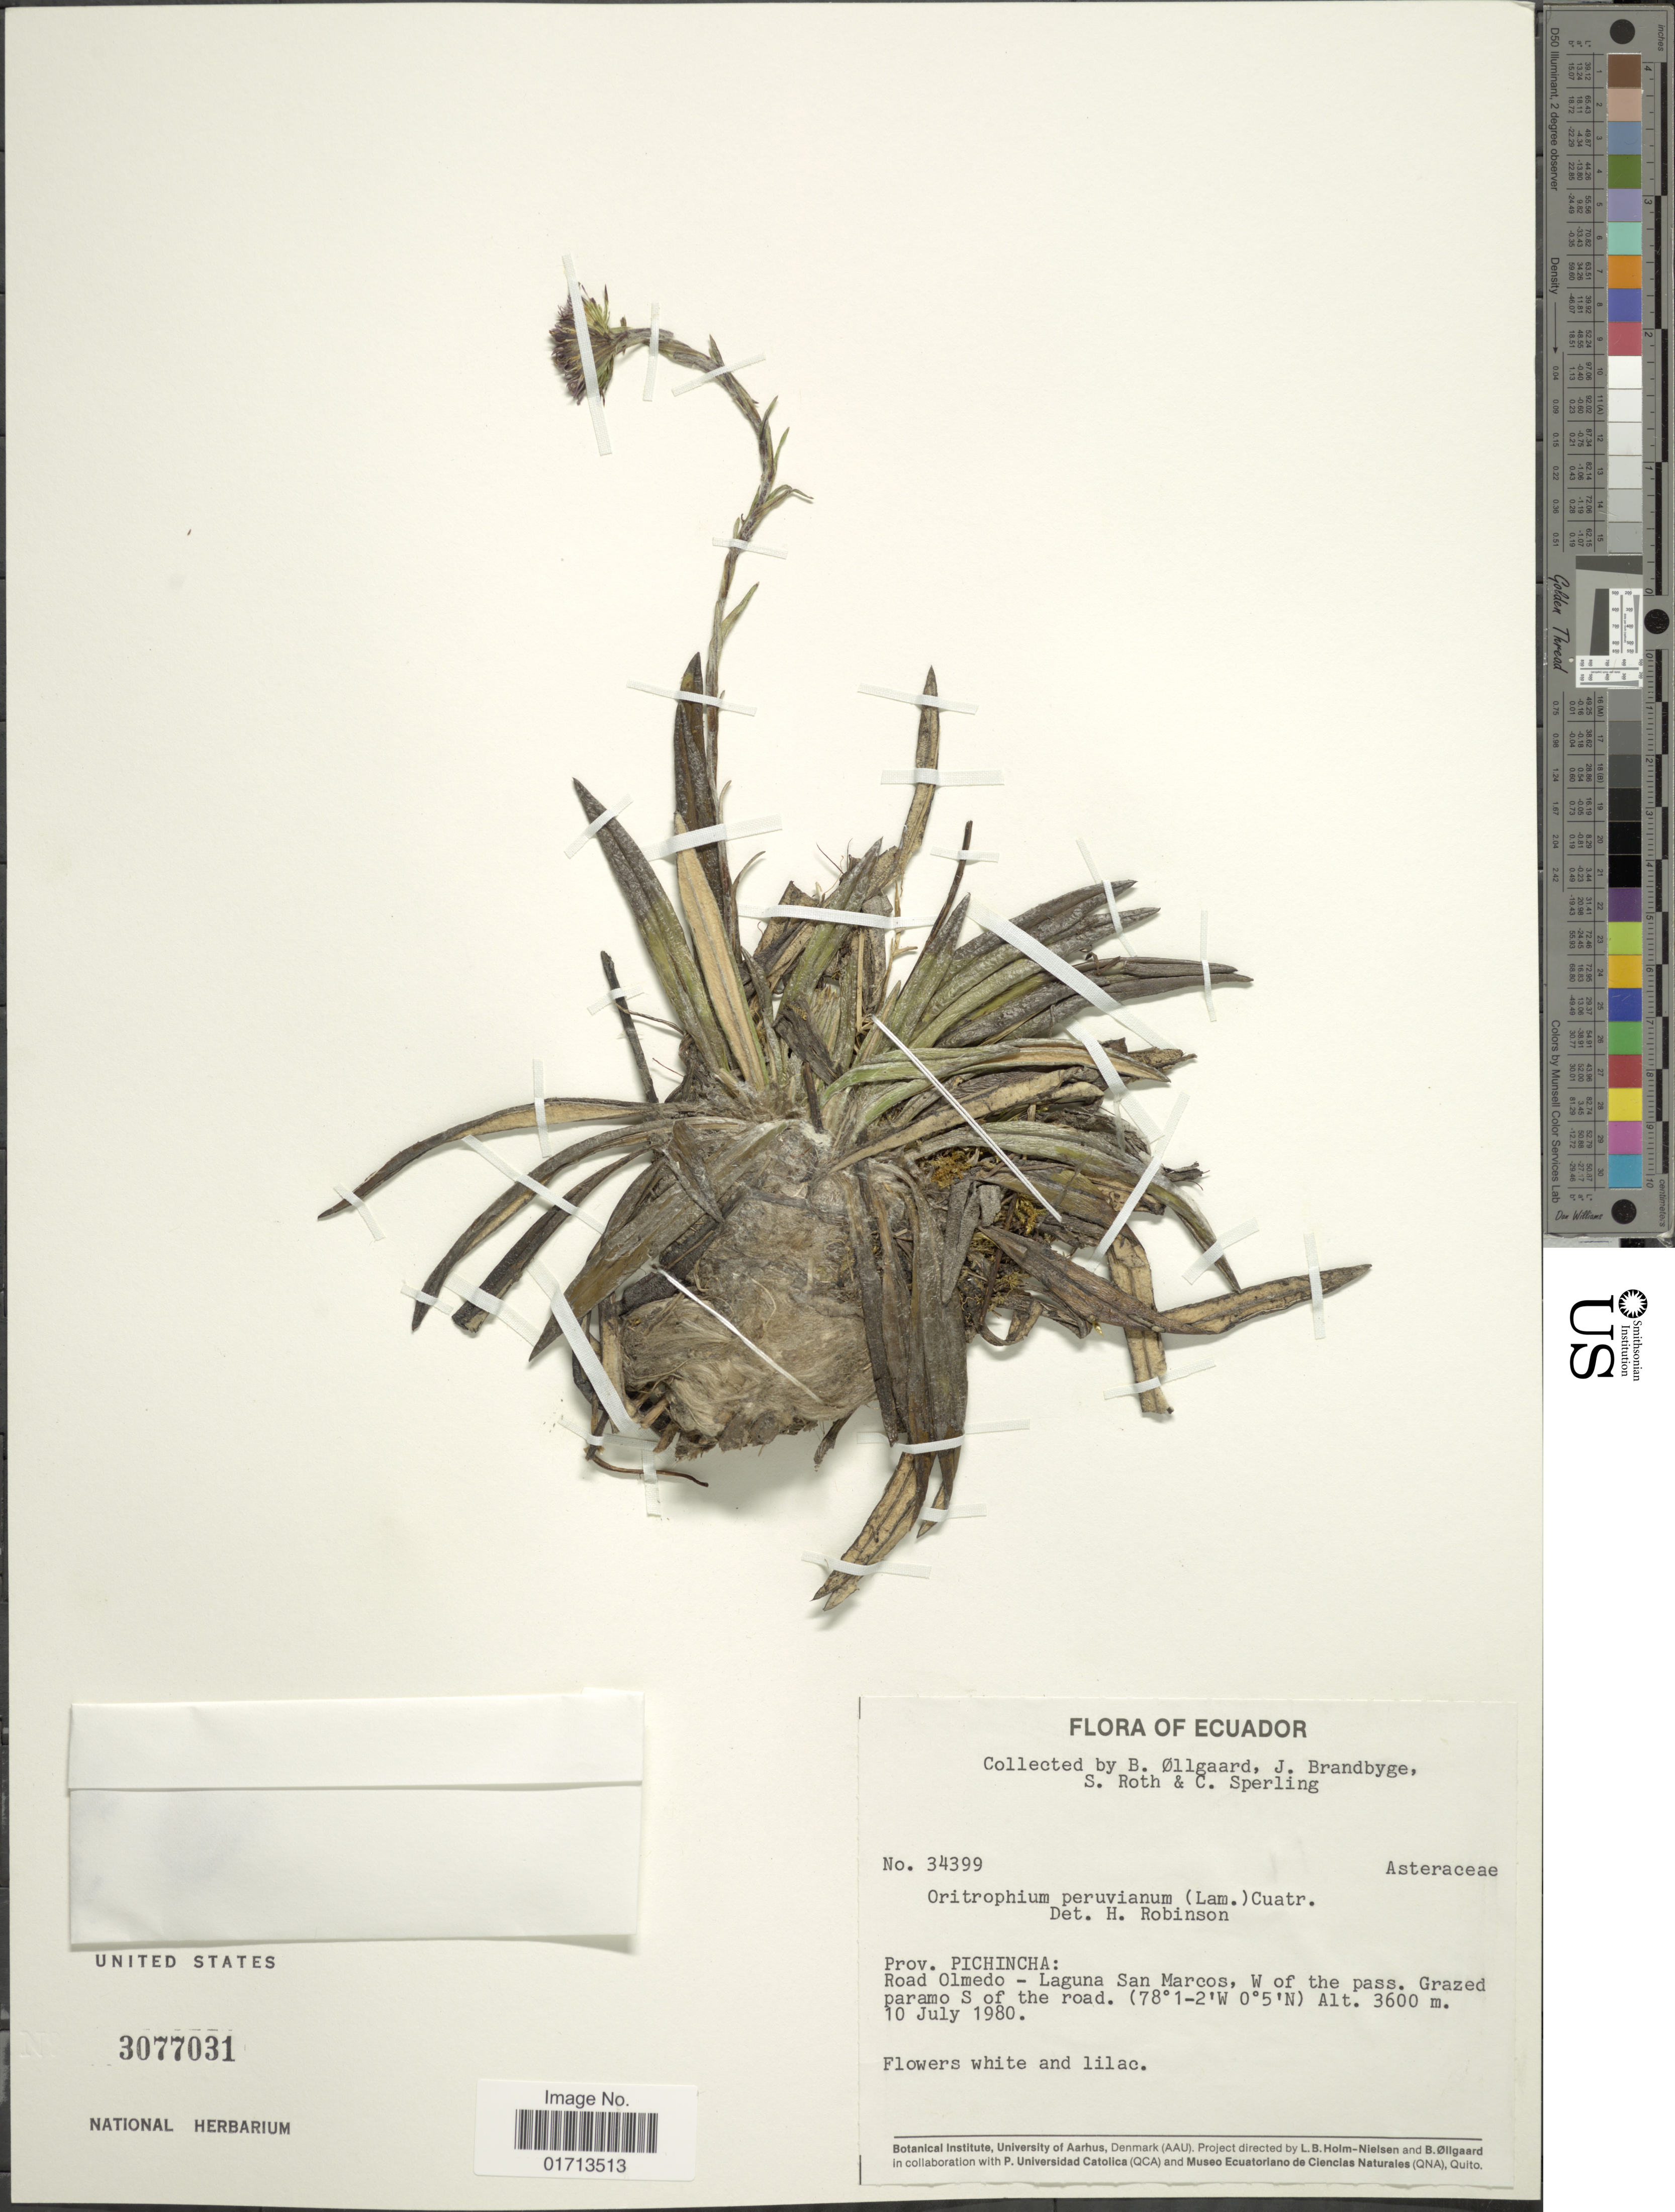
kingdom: Plantae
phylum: Tracheophyta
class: Magnoliopsida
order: Asterales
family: Asteraceae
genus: Oritrophium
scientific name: Oritrophium peruvianum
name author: (Lam.) Cuatrec.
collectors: B. Øllgaard, J. Brandbyge, S. Roth & C. Sperling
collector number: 34399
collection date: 1980-07-10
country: Ecuador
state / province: Pichincha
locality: Road Olmedo-Laguna San Marcos, W of the pass, reazed paramo S of the road.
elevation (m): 3600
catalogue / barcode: US 3077031